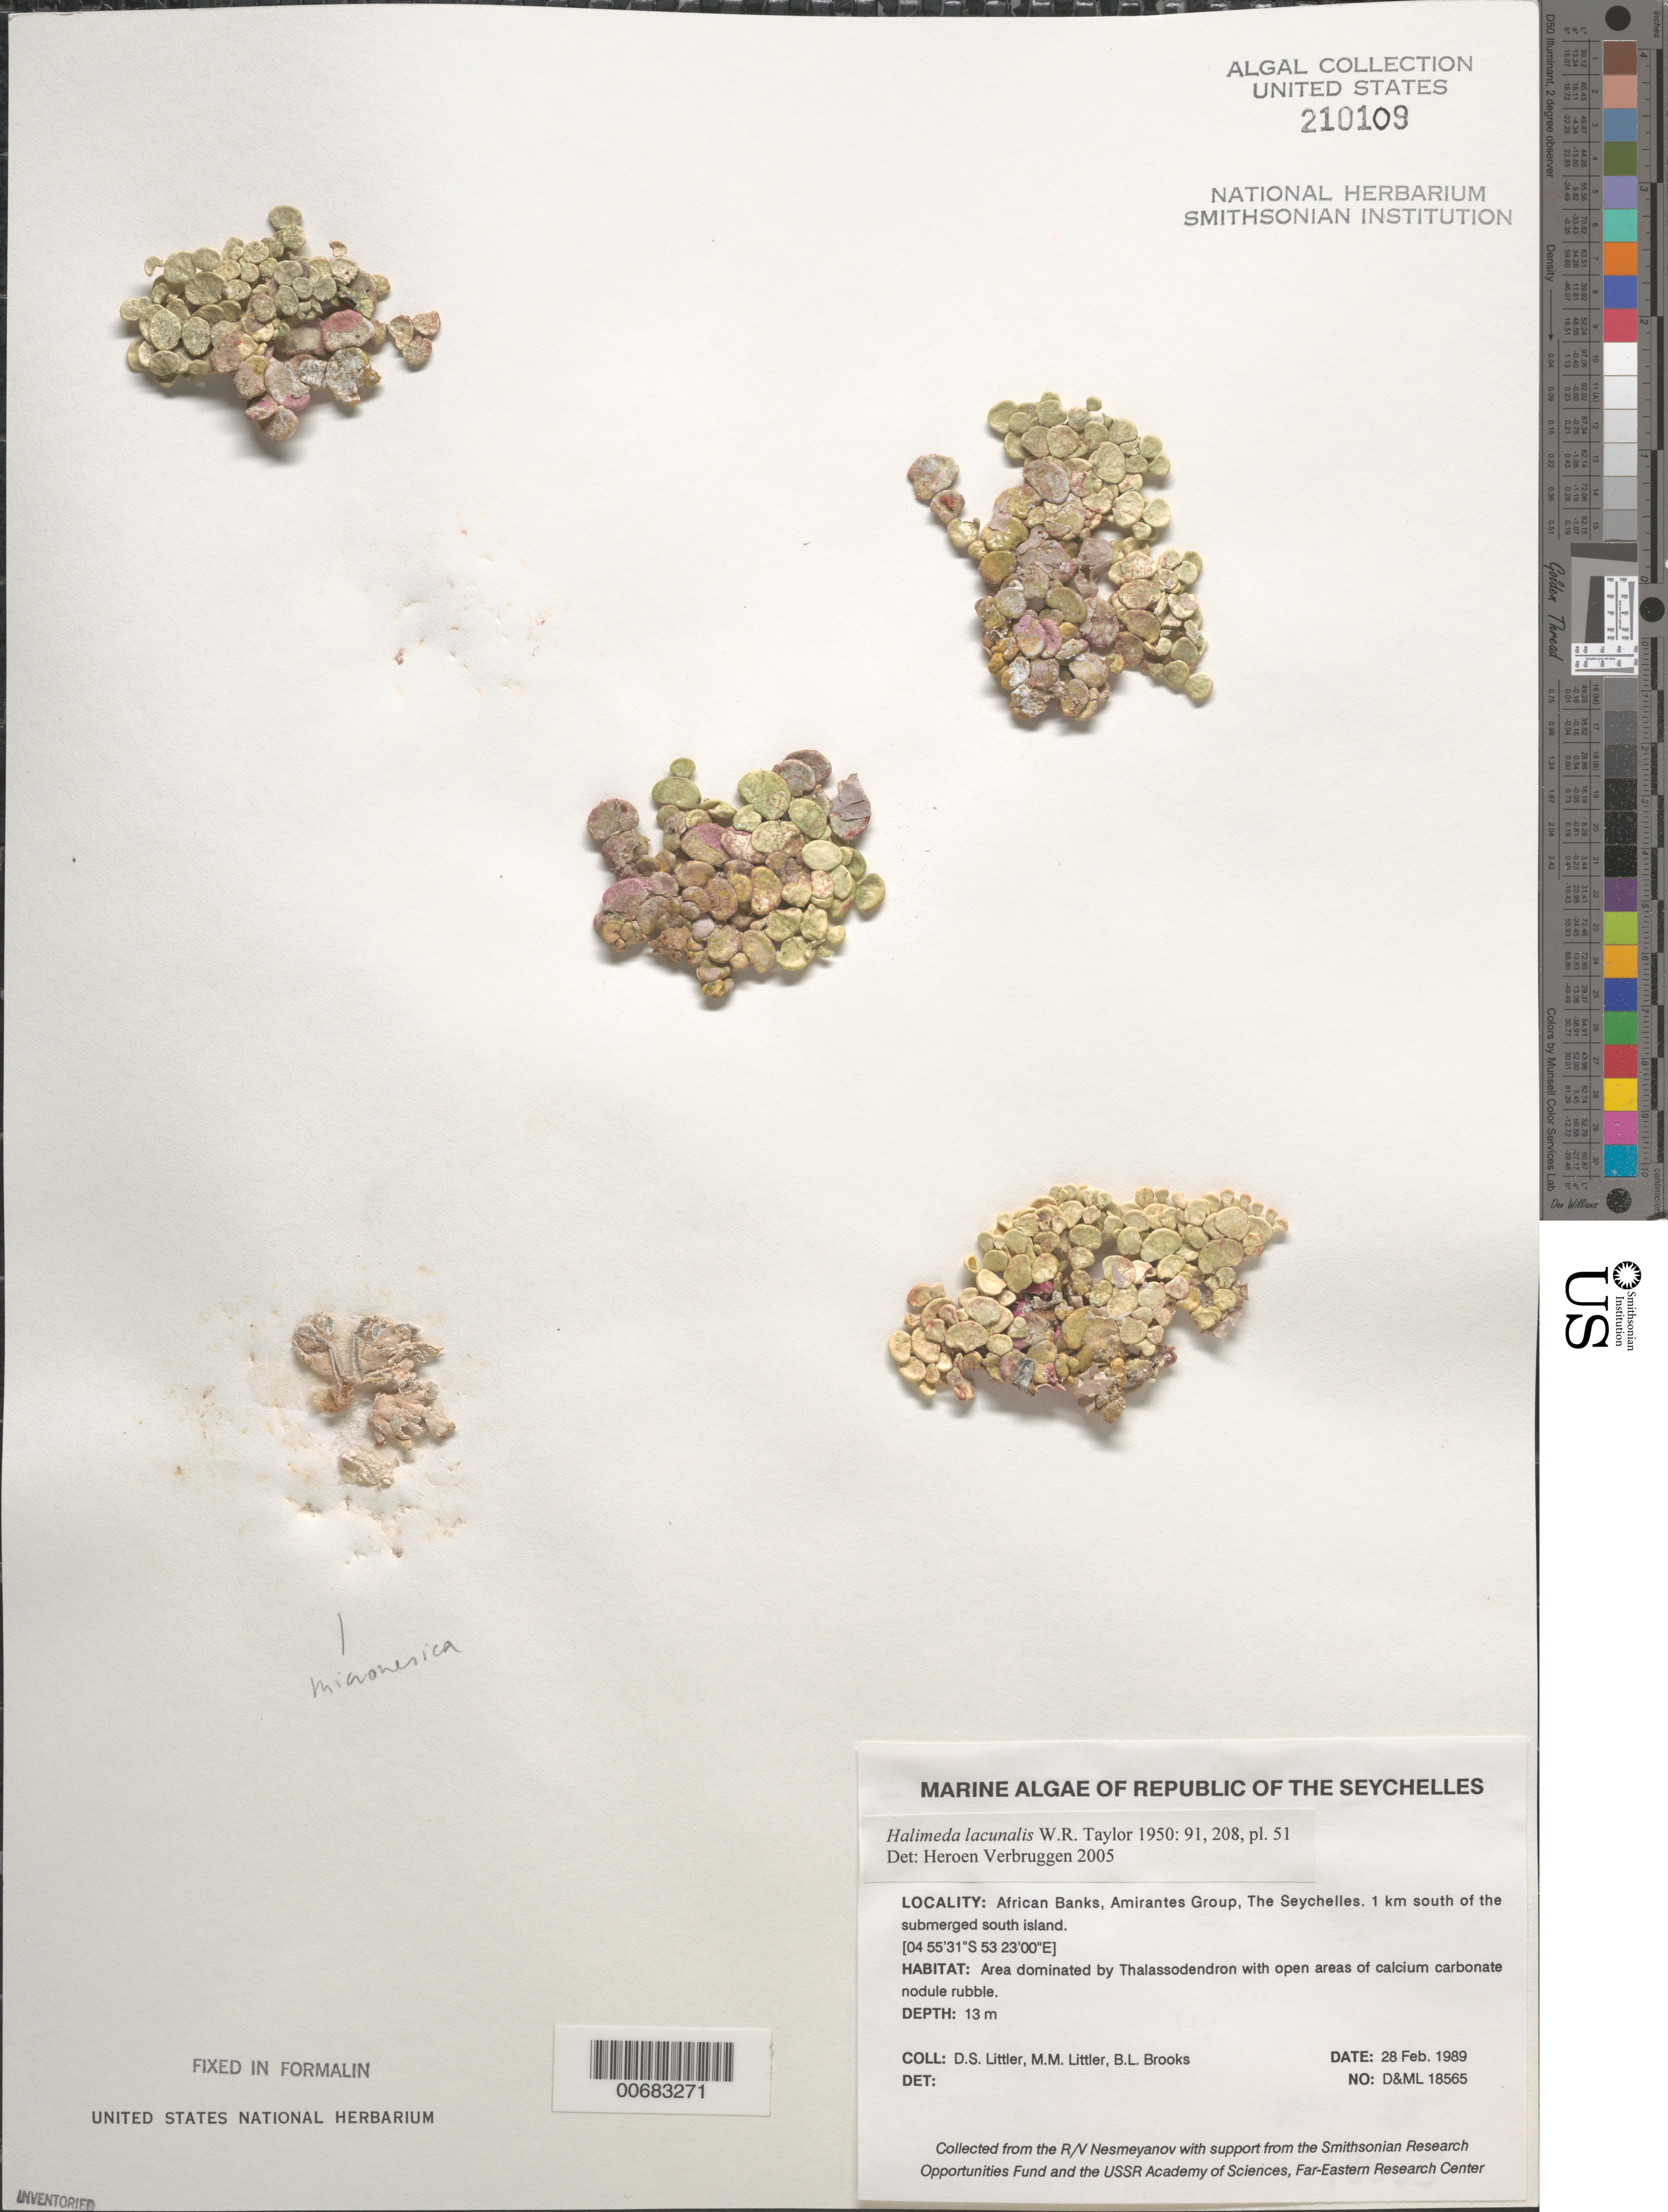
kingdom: Plantae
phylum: Chlorophyta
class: Ulvophyceae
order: Bryopsidales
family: Halimedaceae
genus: Halimeda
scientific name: Halimeda lacunalis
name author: W.R. Taylor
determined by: Verbruggen, H.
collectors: D. S. Littler, M. M. Littler & B. Brooks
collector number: D&ML 18565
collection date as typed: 28 Feb 1989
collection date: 1989-02-28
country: Seychelles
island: African Banks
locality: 1 km south of the submerged island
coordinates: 04 55'31"S, 53 23'00"E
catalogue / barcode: US 210109